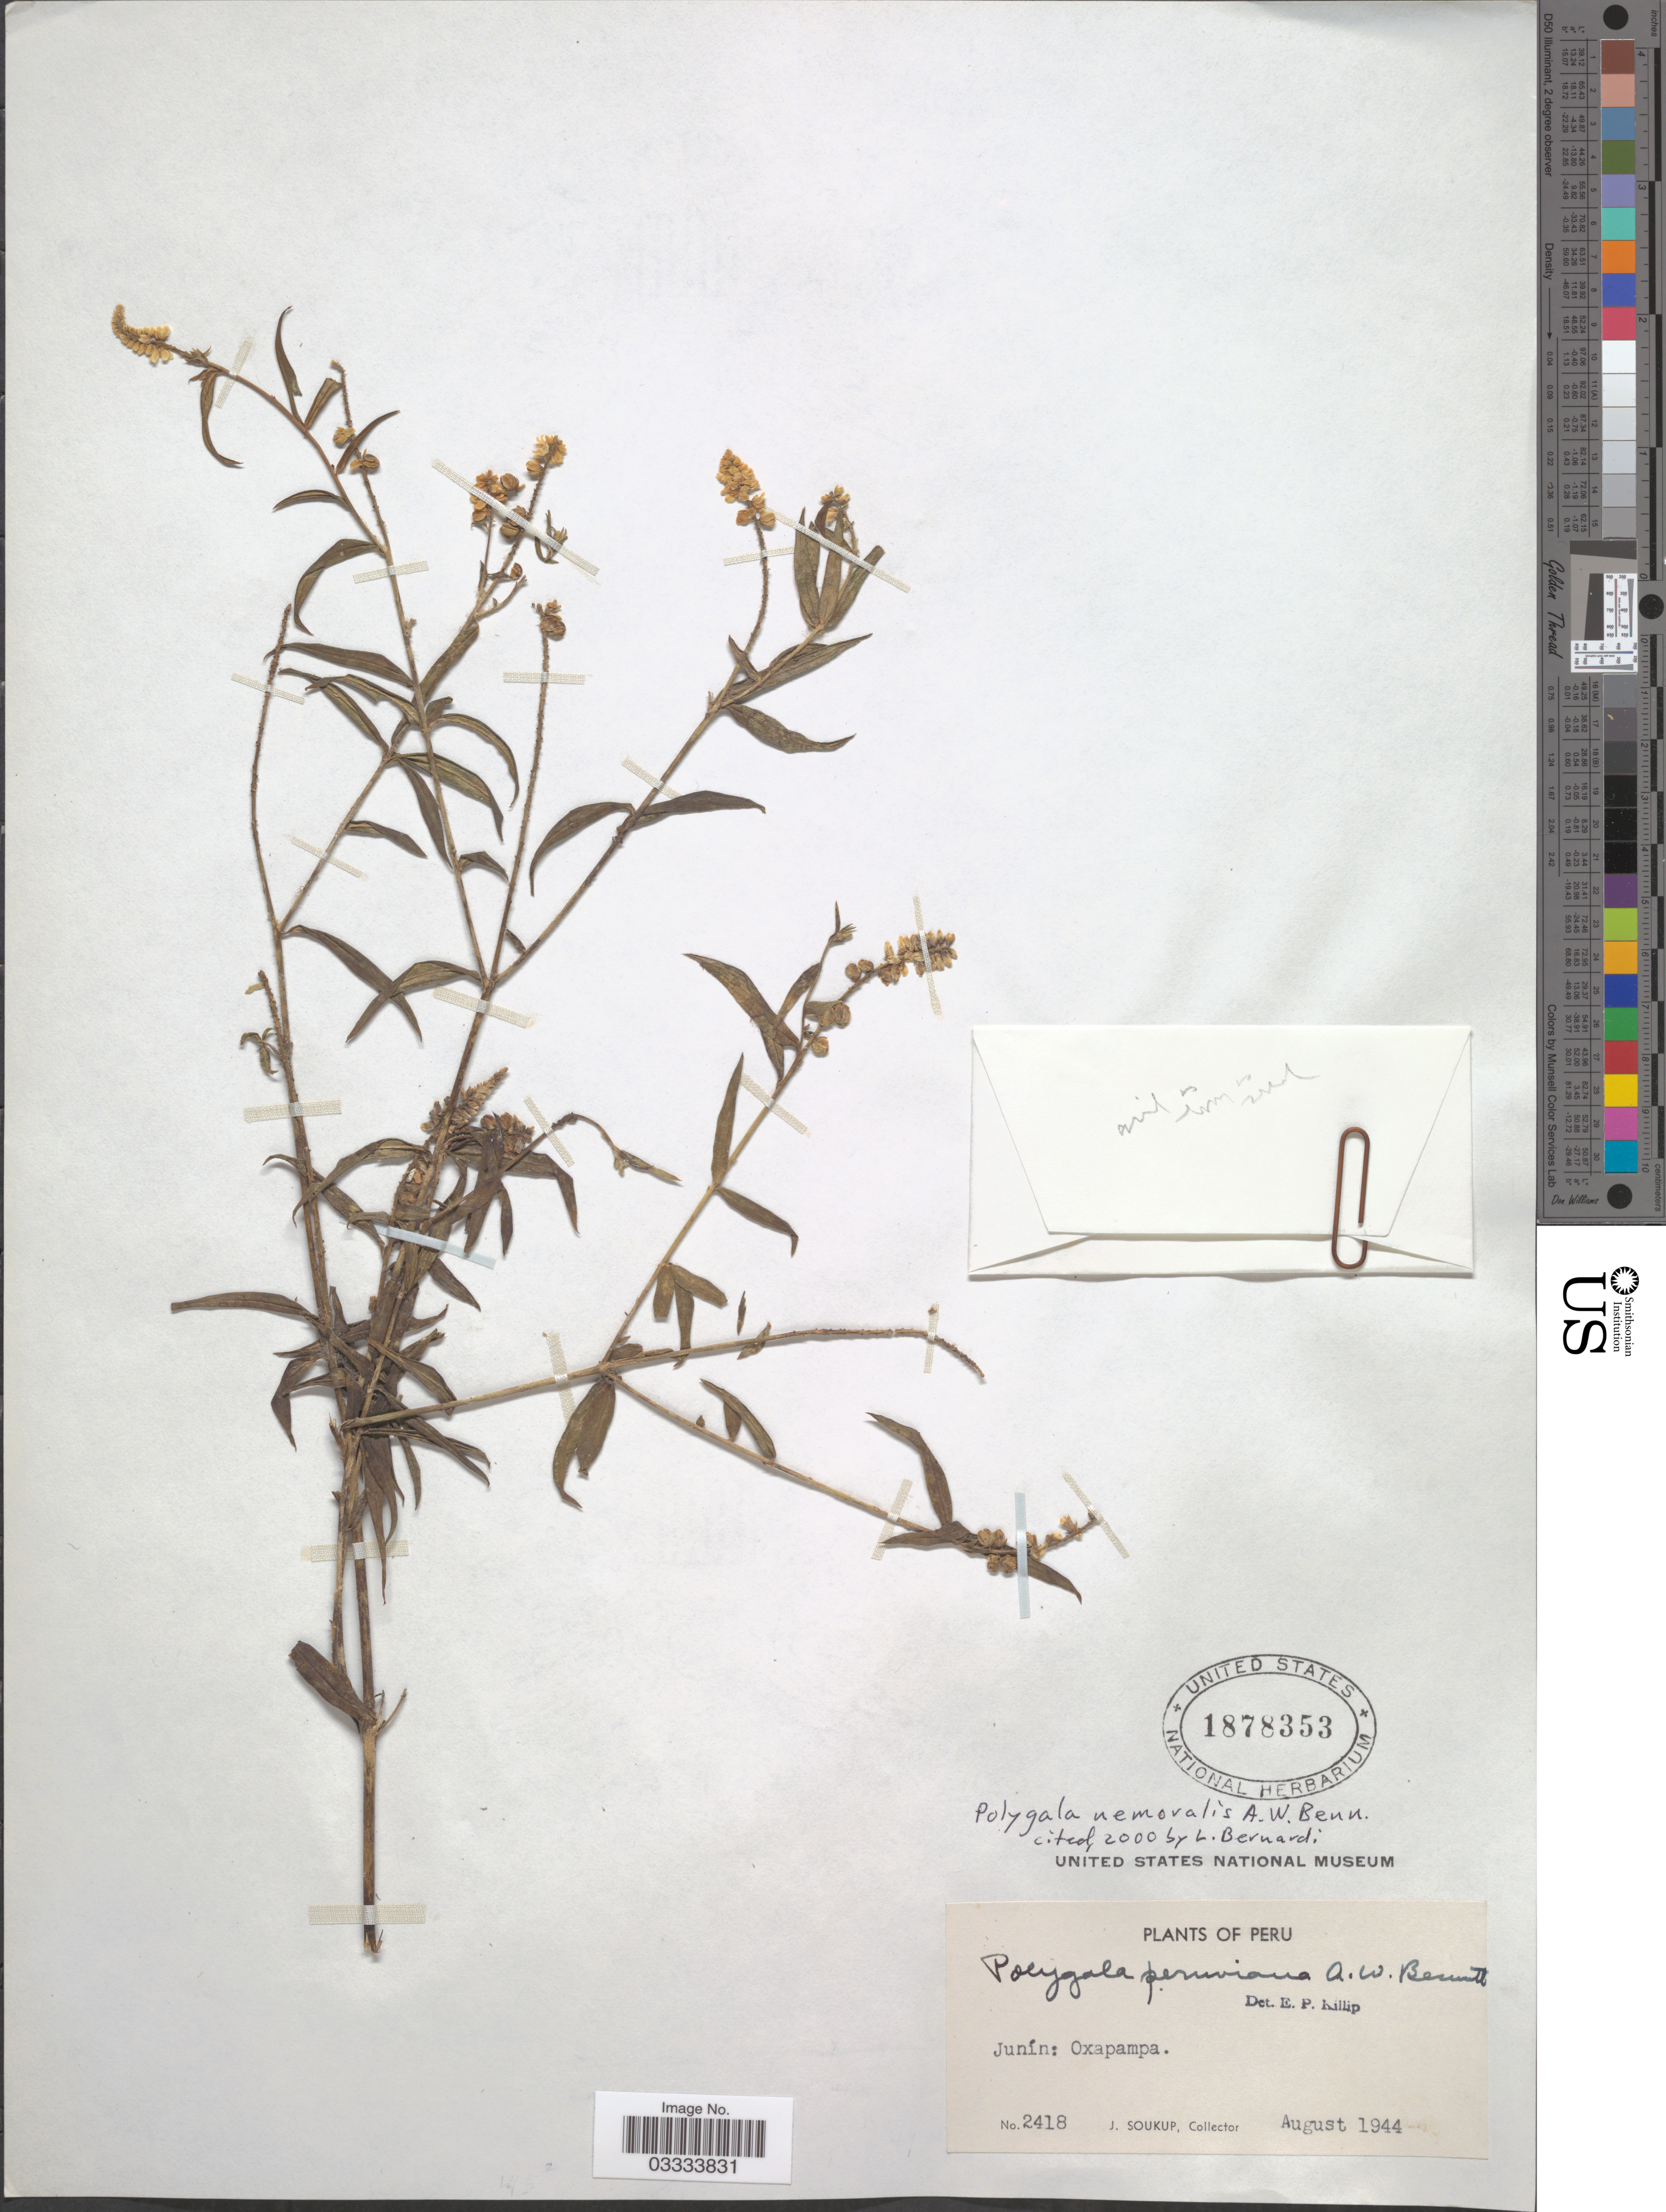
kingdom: Plantae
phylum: Tracheophyta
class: Magnoliopsida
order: Fabales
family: Polygalaceae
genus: Polygala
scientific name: Polygala nemoralis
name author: A.W. Benn.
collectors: J. Soukup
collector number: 2418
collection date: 1944-08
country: Peru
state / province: Junín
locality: Oxapampa.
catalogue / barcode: US 1878353